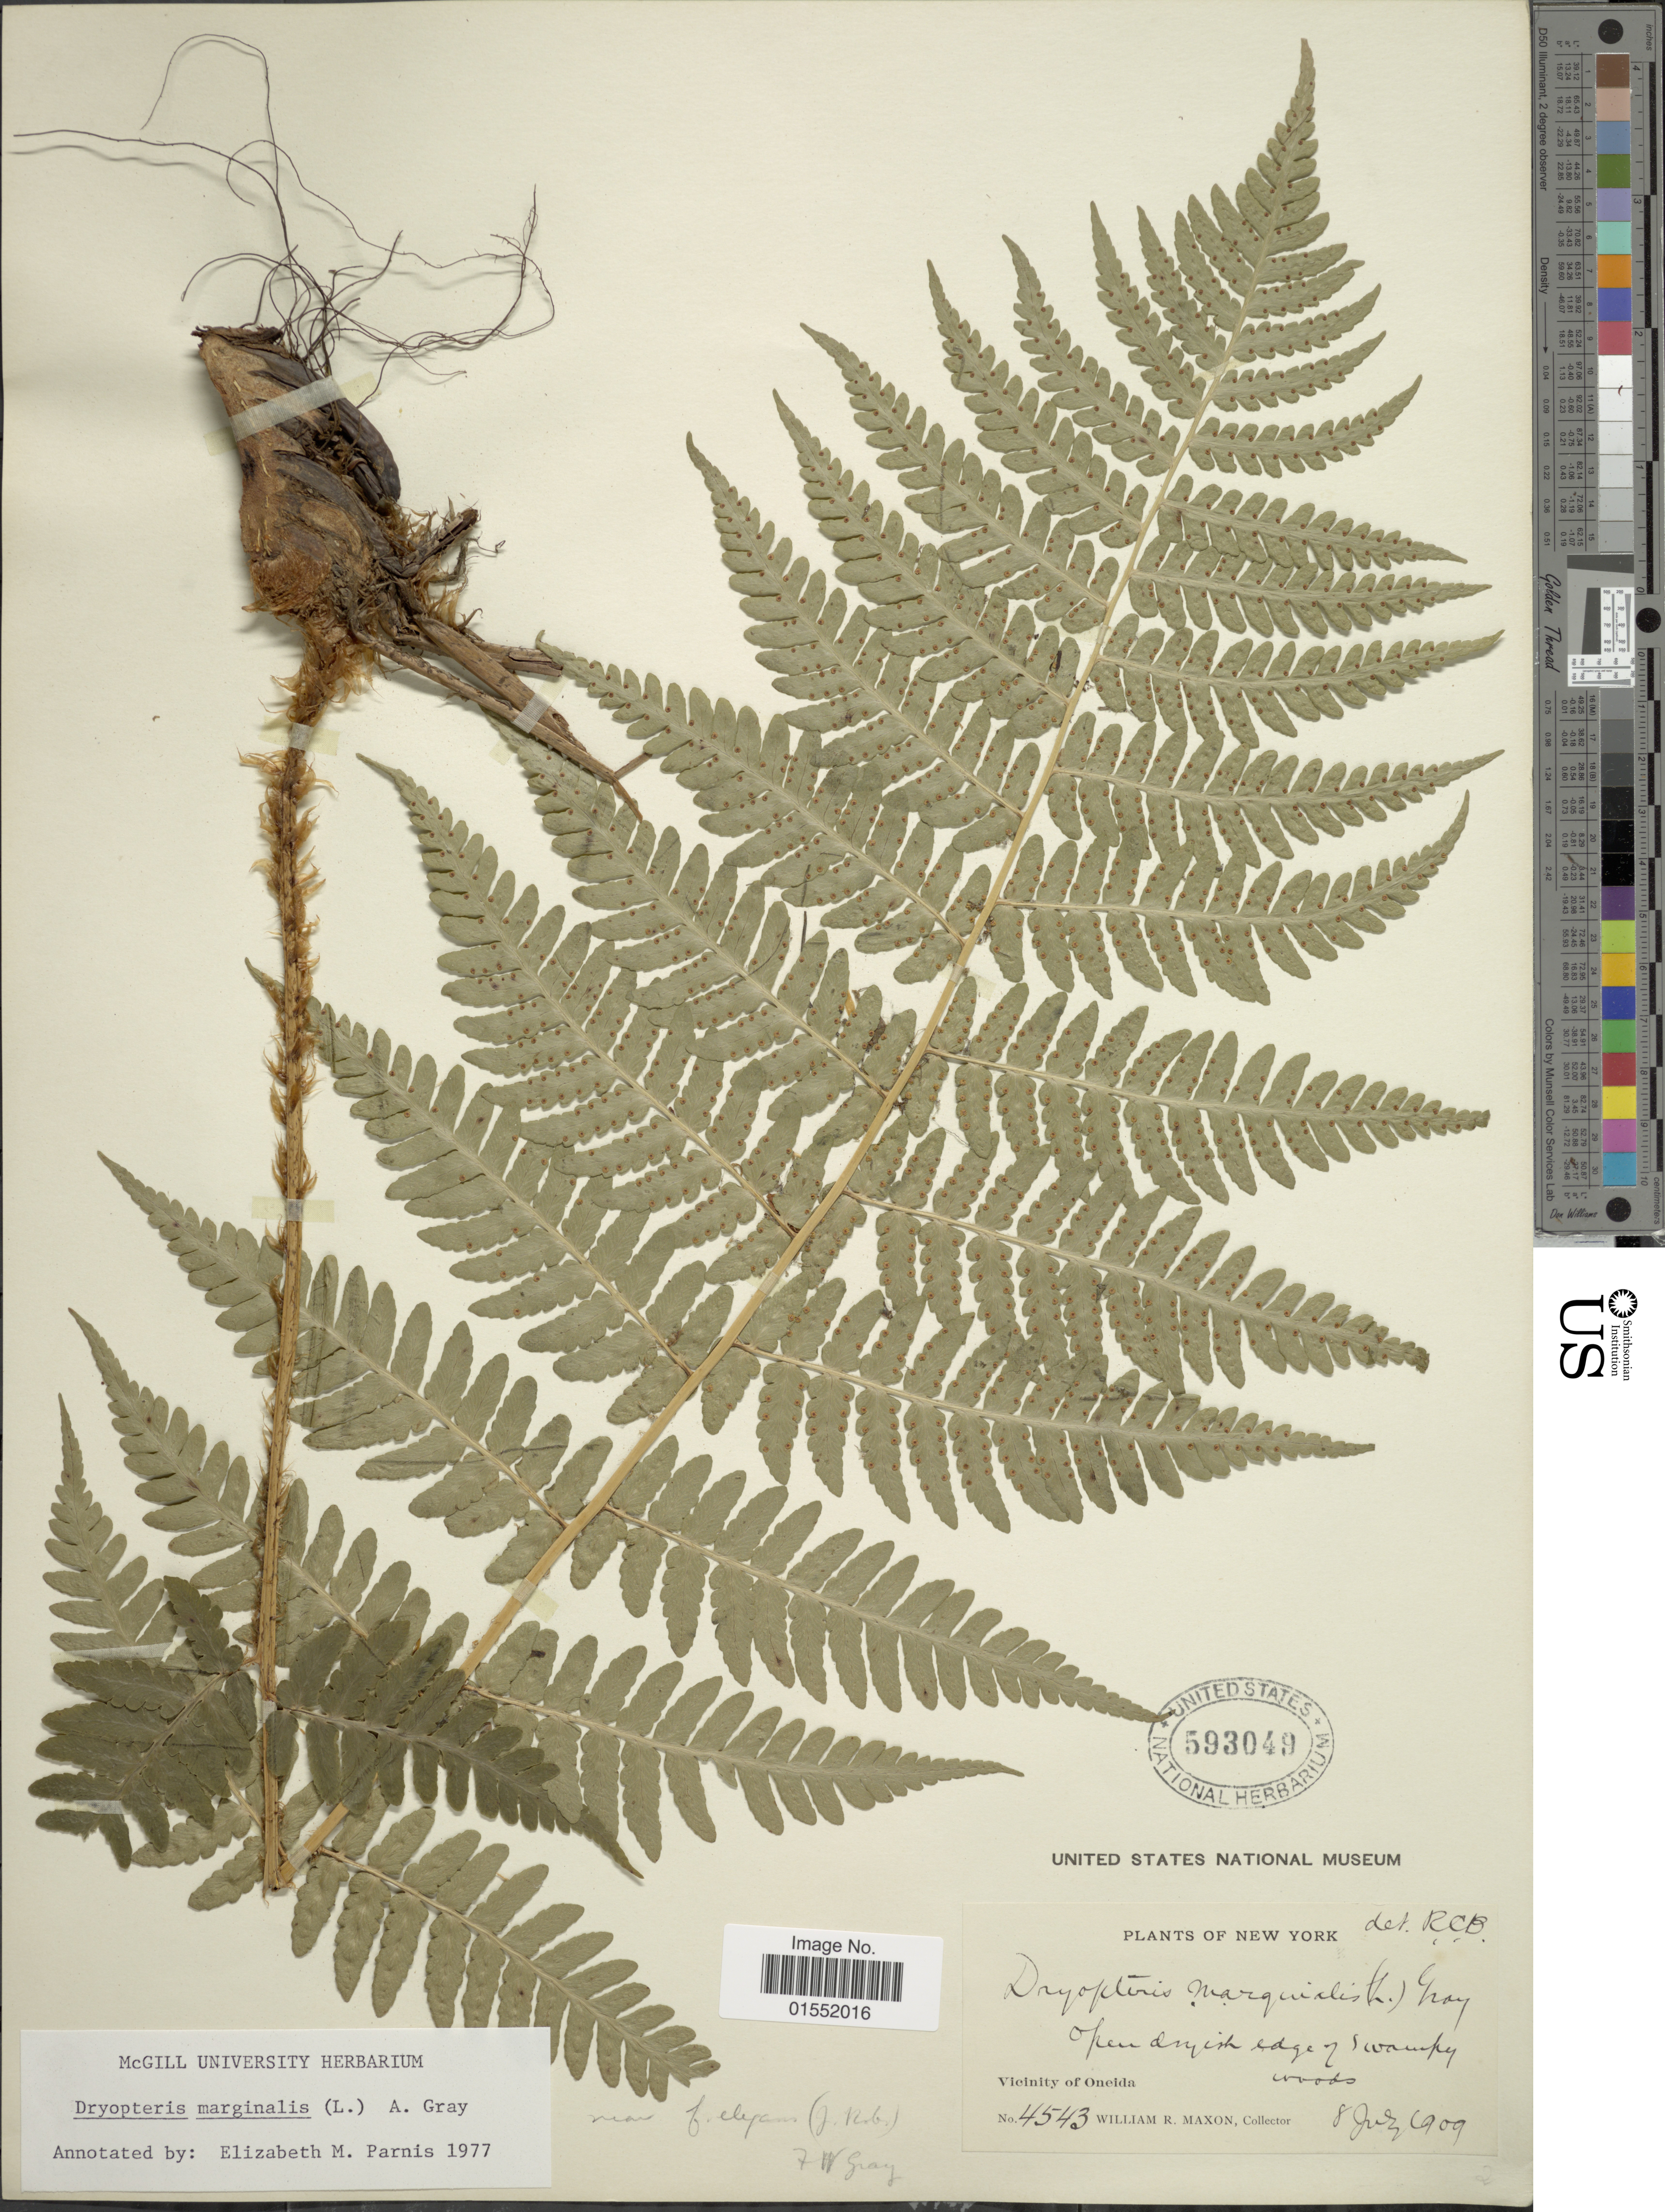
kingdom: Plantae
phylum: Tracheophyta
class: Polypodiopsida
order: Polypodiales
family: Dryopteridaceae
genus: Dryopteris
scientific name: Dryopteris marginalis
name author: (L.) A. Gray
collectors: W. R. Maxon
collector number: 4543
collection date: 1909-07-08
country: United States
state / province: New York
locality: Vicinity of Oneida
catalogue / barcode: US 593049